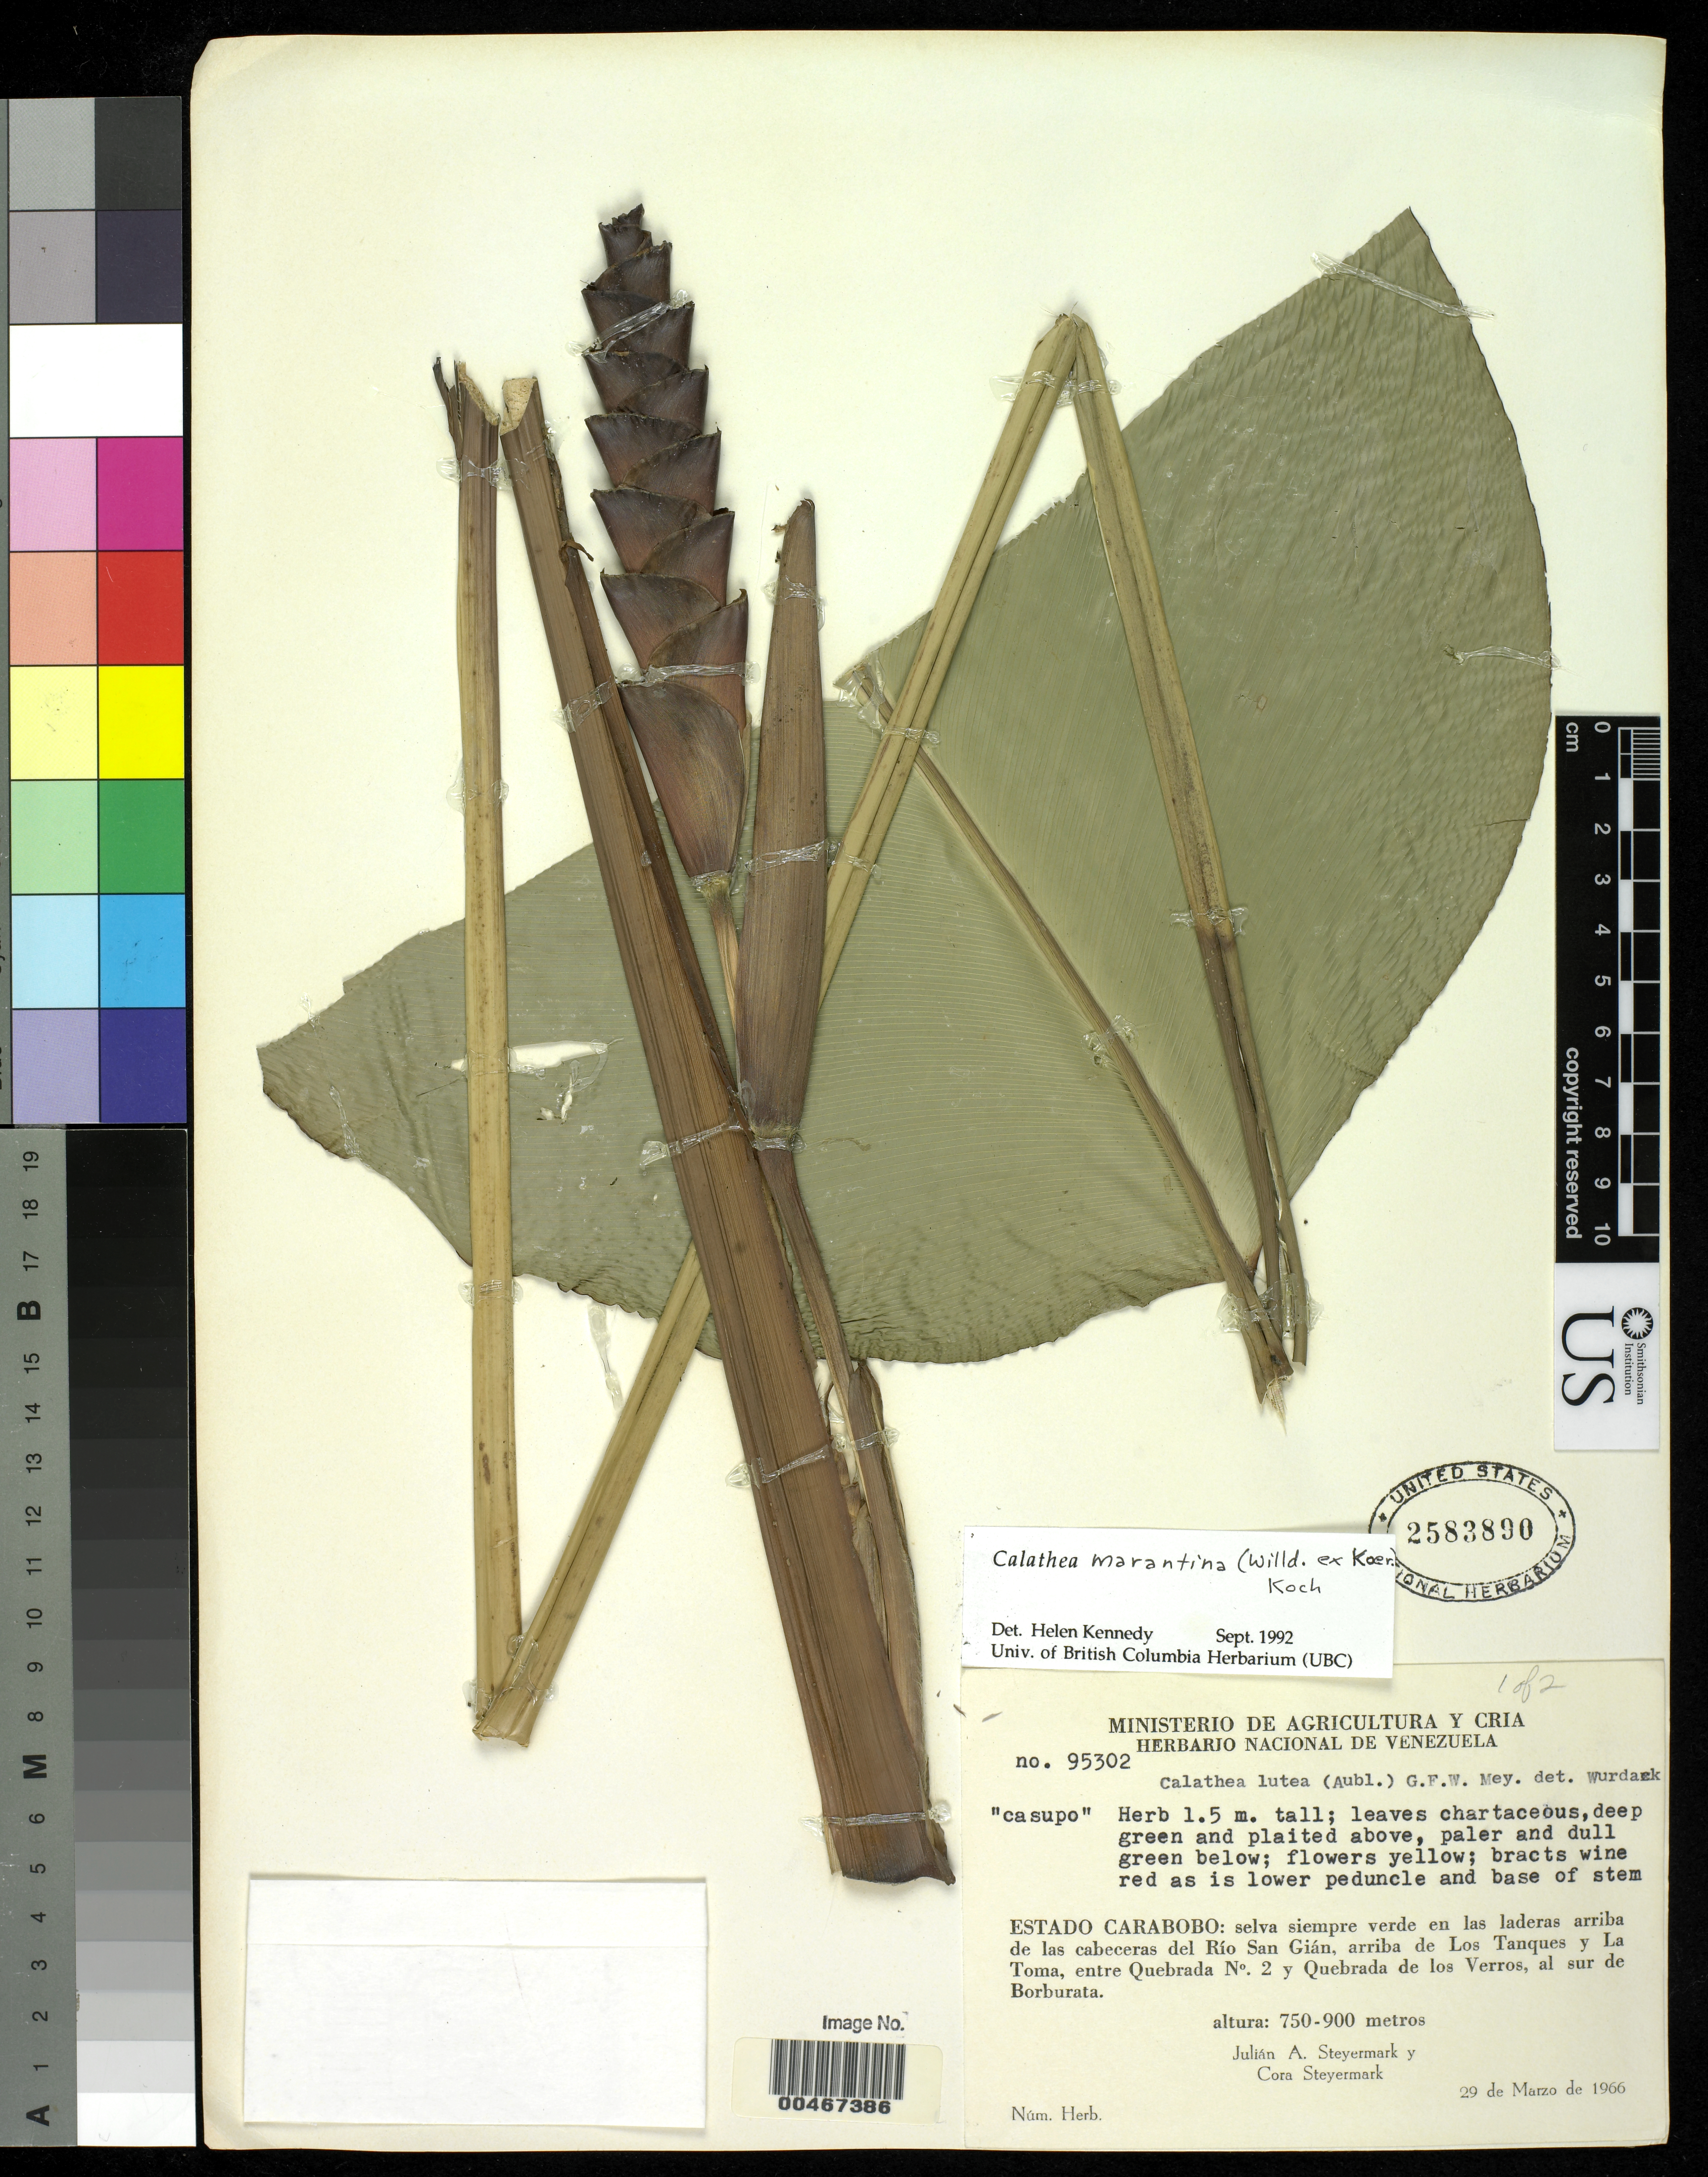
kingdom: Plantae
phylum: Tracheophyta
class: Liliopsida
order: Zingiberales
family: Marantaceae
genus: Calathea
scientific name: Calathea marantina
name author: (Willd. ex Körn.) K. Koch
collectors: J. Steyermark & C. Steyermark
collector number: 95302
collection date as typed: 29 Mar 1966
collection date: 1966-03-29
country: Venezuela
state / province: Carabobo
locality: Rio san gian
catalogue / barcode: US 2583890